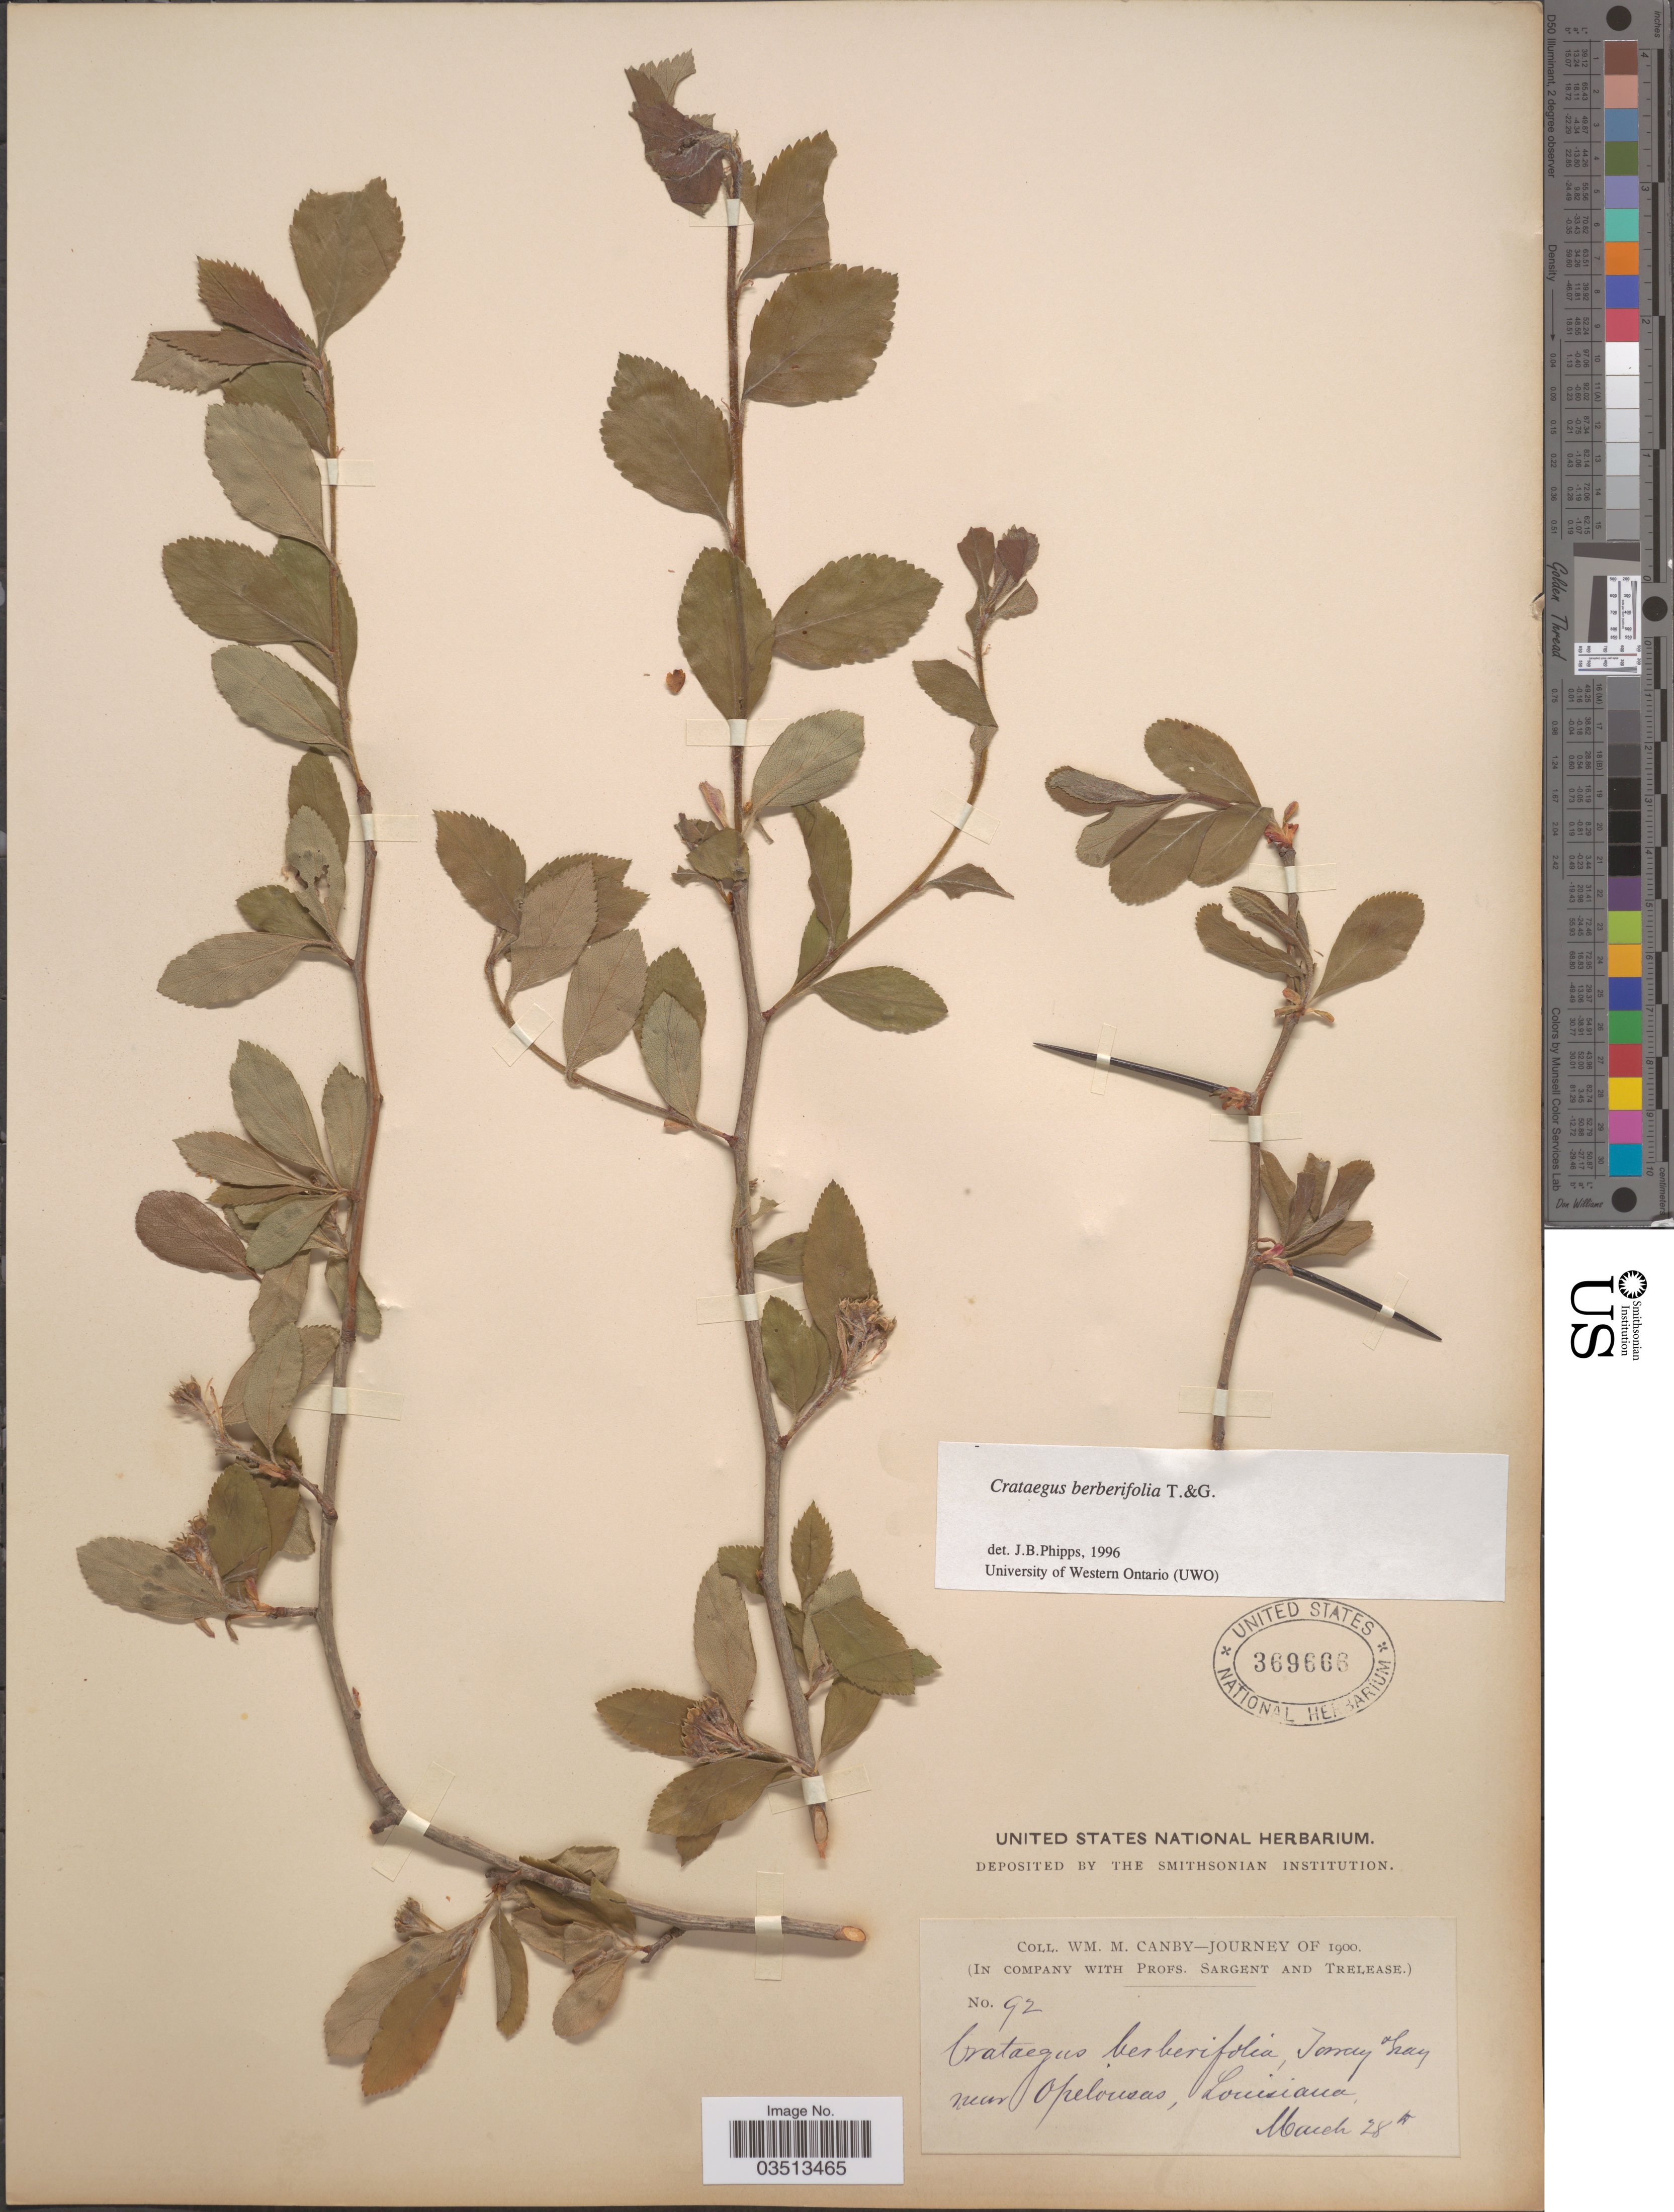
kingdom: Plantae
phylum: Tracheophyta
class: Magnoliopsida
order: Rosales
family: Rosaceae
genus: Crataegus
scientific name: Crataegus berberifolia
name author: Torr. & A. Gray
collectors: W. M. Canby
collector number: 92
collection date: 1900-03-28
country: United States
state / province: Louisiana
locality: Joncey Cay near Opelousas.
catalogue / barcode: US 369666